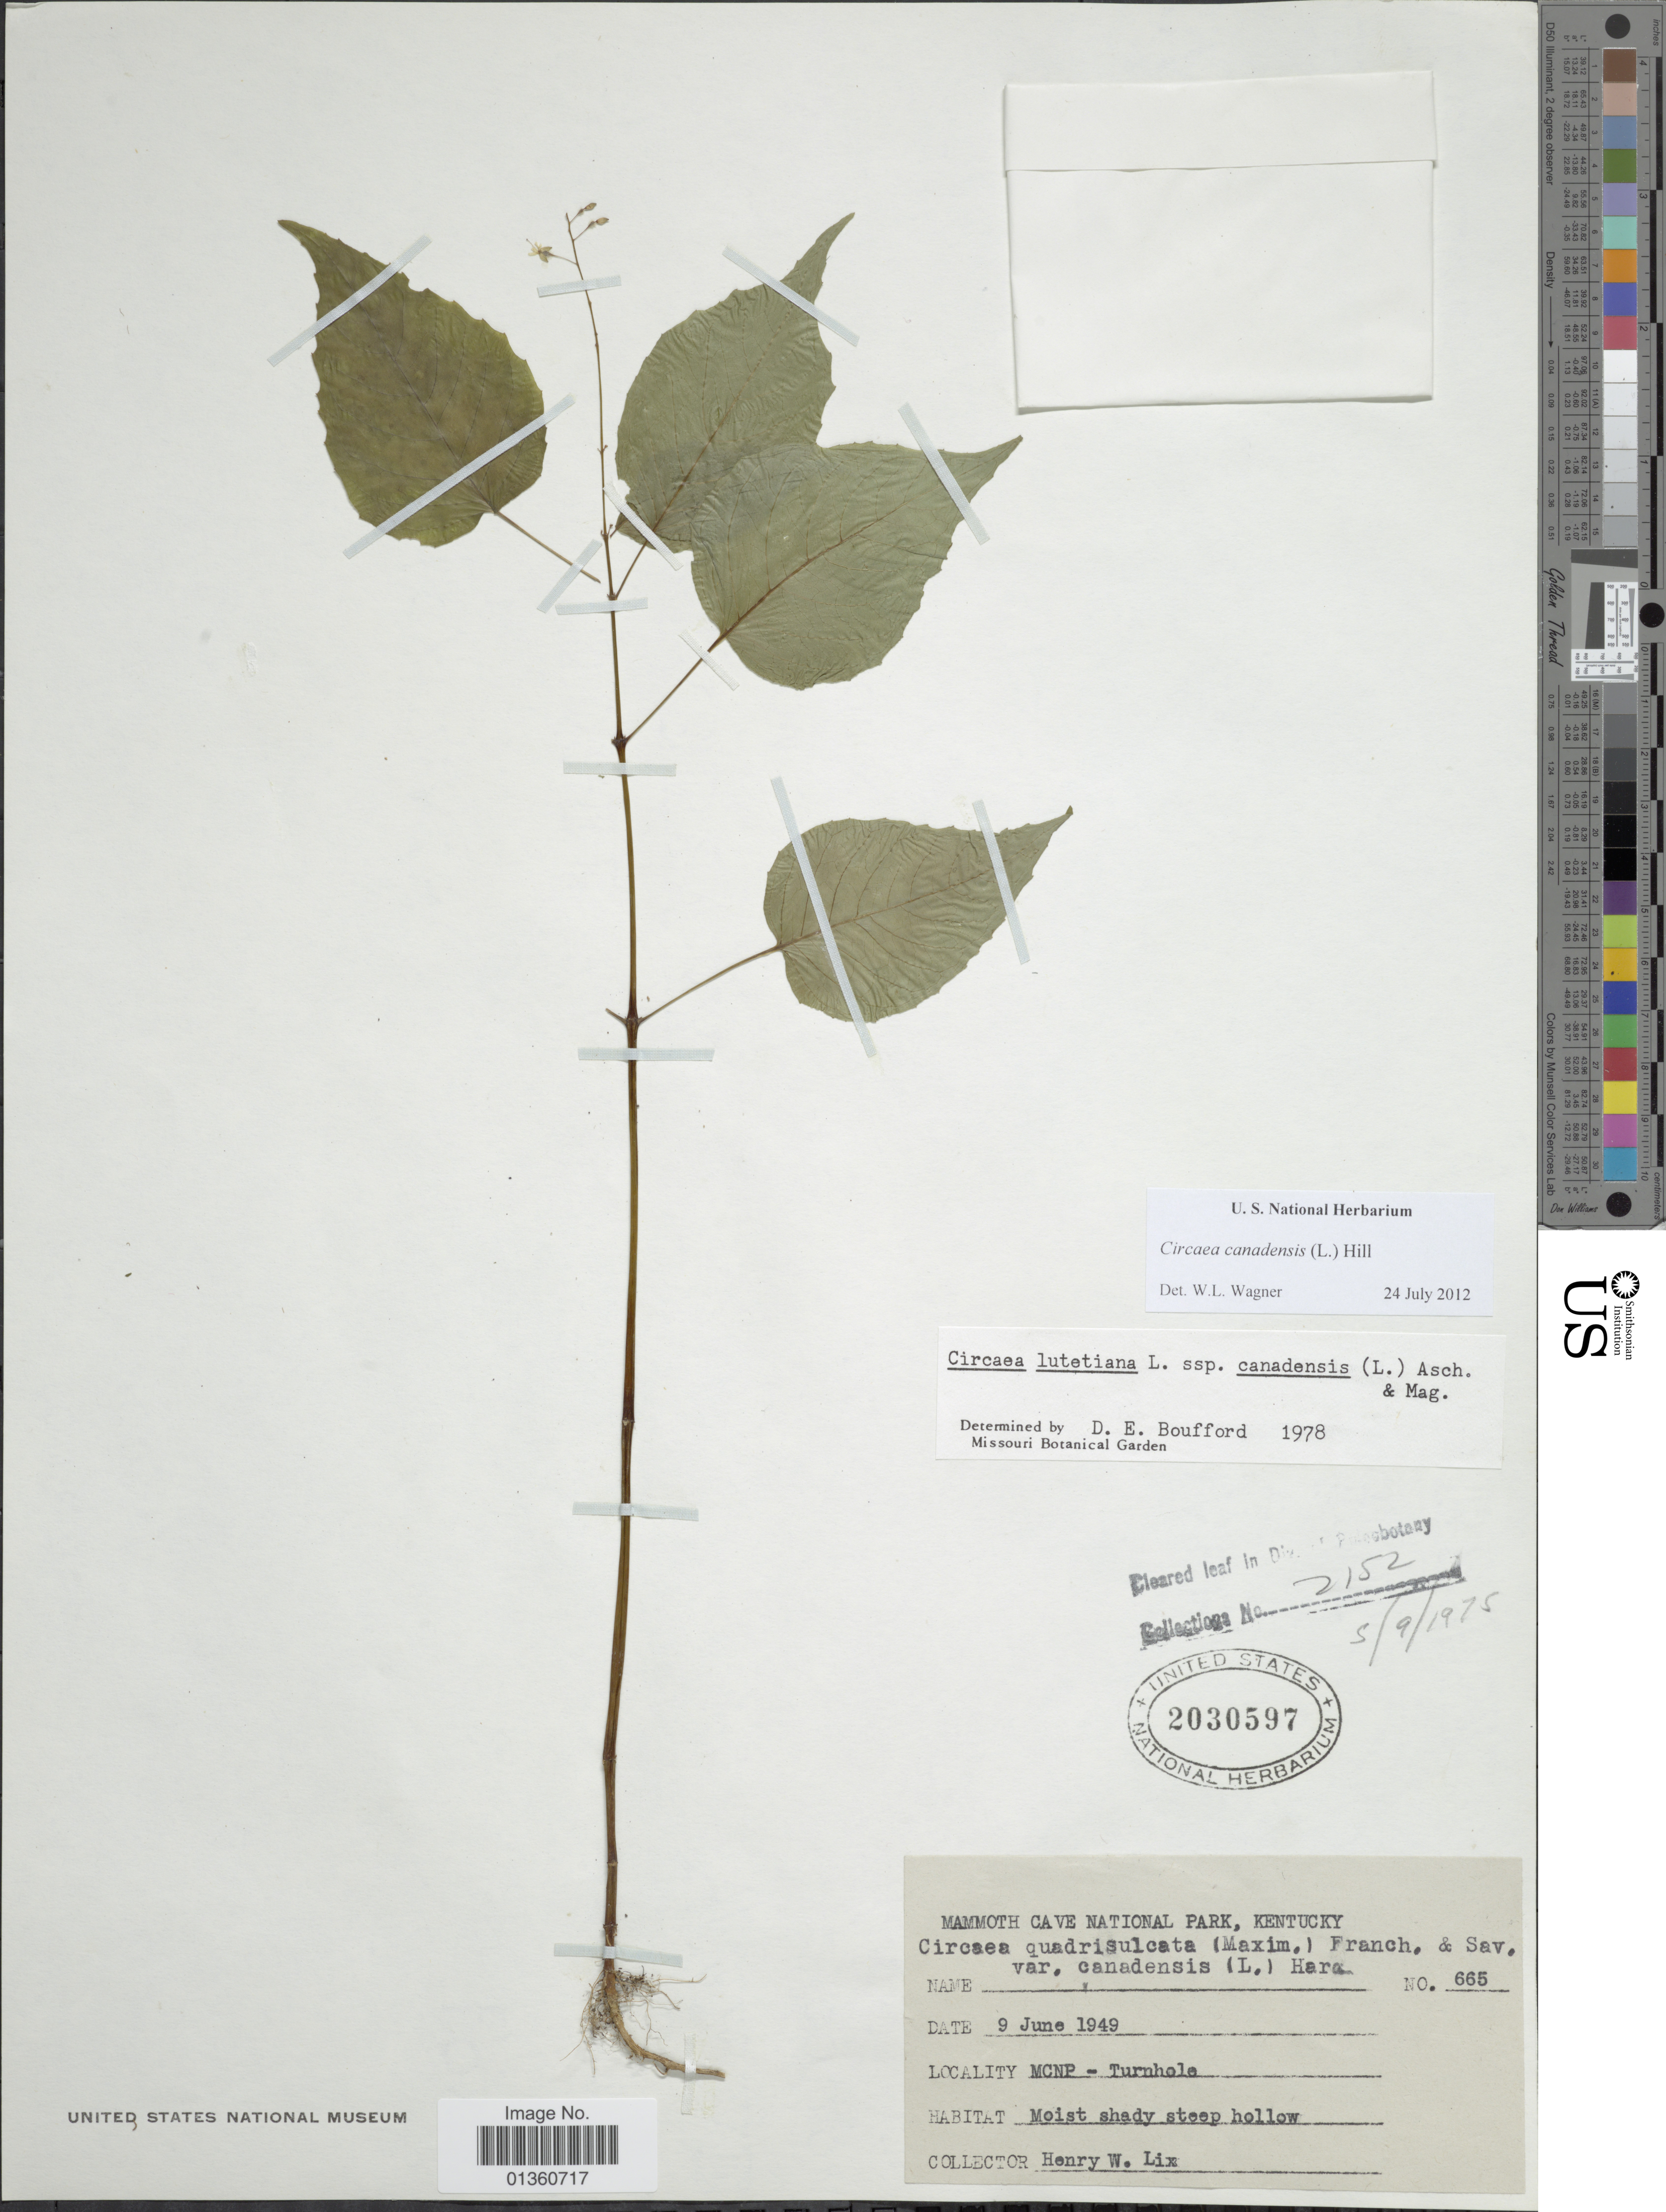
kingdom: Plantae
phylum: Tracheophyta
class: Magnoliopsida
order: Myrtales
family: Onagraceae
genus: Circaea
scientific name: Circaea canadensis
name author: (L.) Hill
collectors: H. W. Lix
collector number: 665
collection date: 1949-06-09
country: United States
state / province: Kentucky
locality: Mammoth Cave National Park. Turnhole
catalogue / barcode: US 2030597